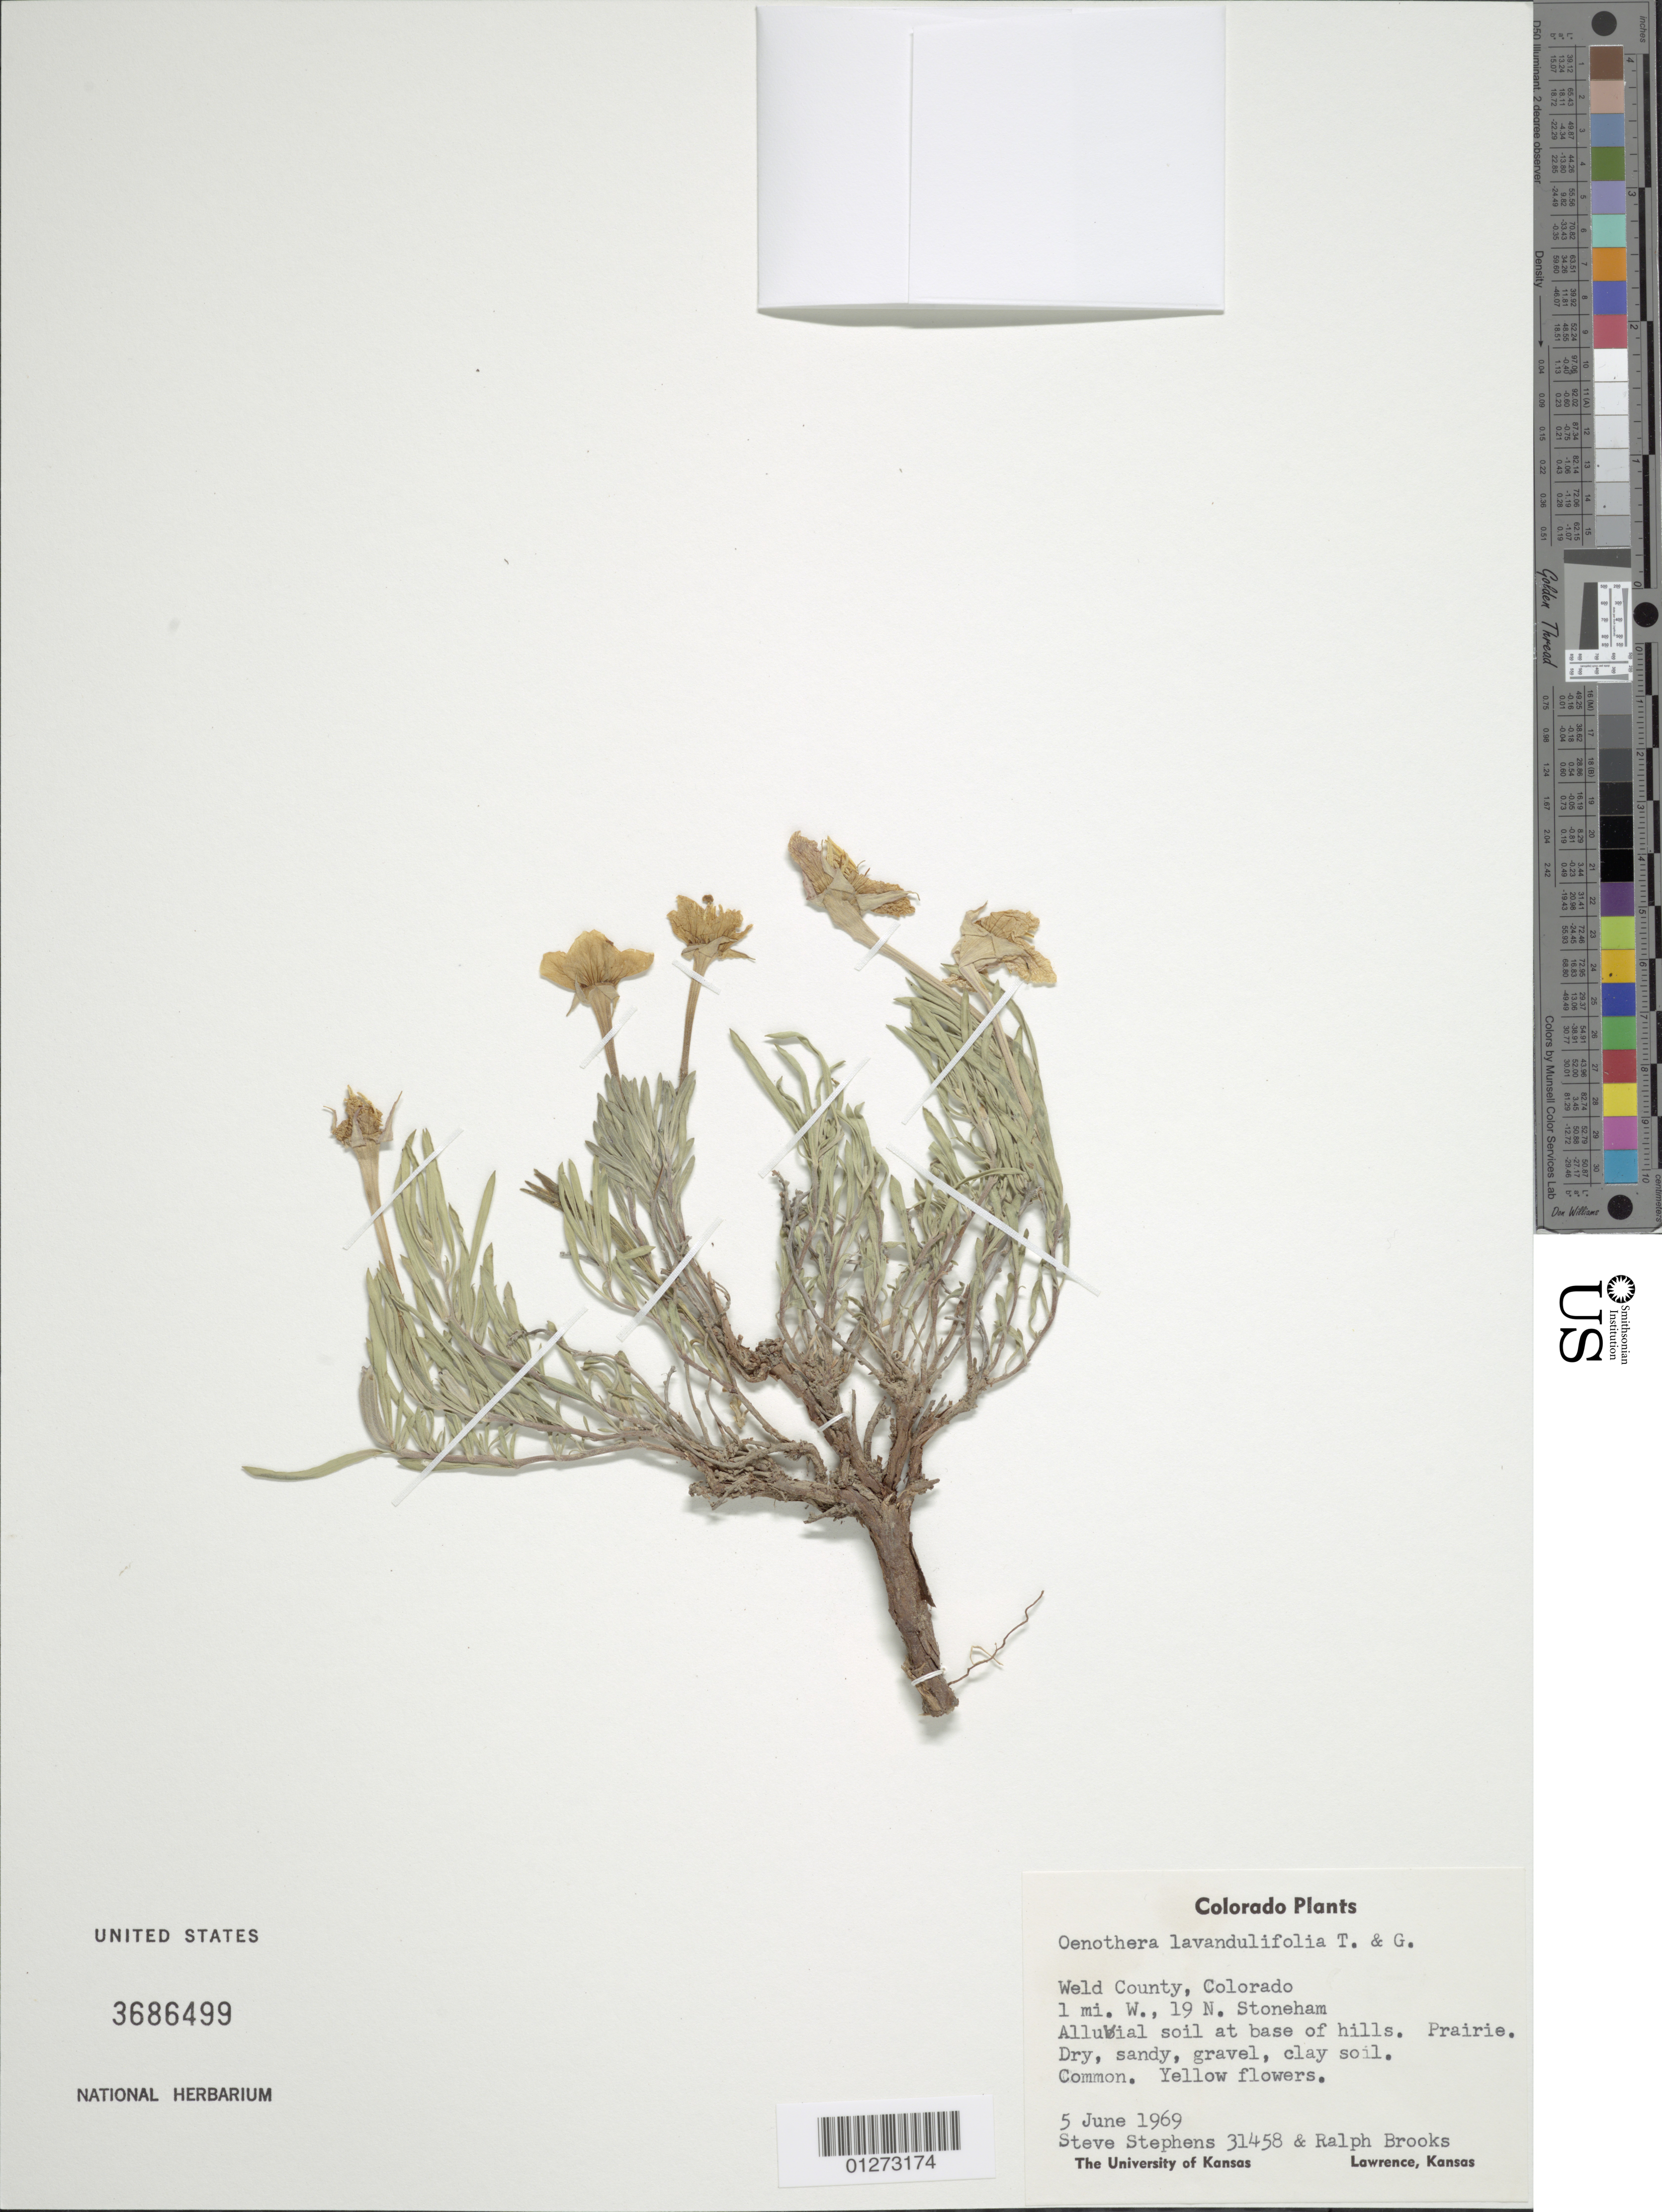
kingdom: Plantae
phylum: Tracheophyta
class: Magnoliopsida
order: Myrtales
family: Onagraceae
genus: Oenothera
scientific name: Oenothera lavandulifolia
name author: Torr. & A. Gray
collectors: S. Stephens & R. E. Brooks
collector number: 31458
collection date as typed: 9 June 1969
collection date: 1969-06-09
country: United States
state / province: Colorado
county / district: Weld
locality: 1 mi W, 19 N Stoneham, alluvial soil at base of hills.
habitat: Prairie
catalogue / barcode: US 3686499